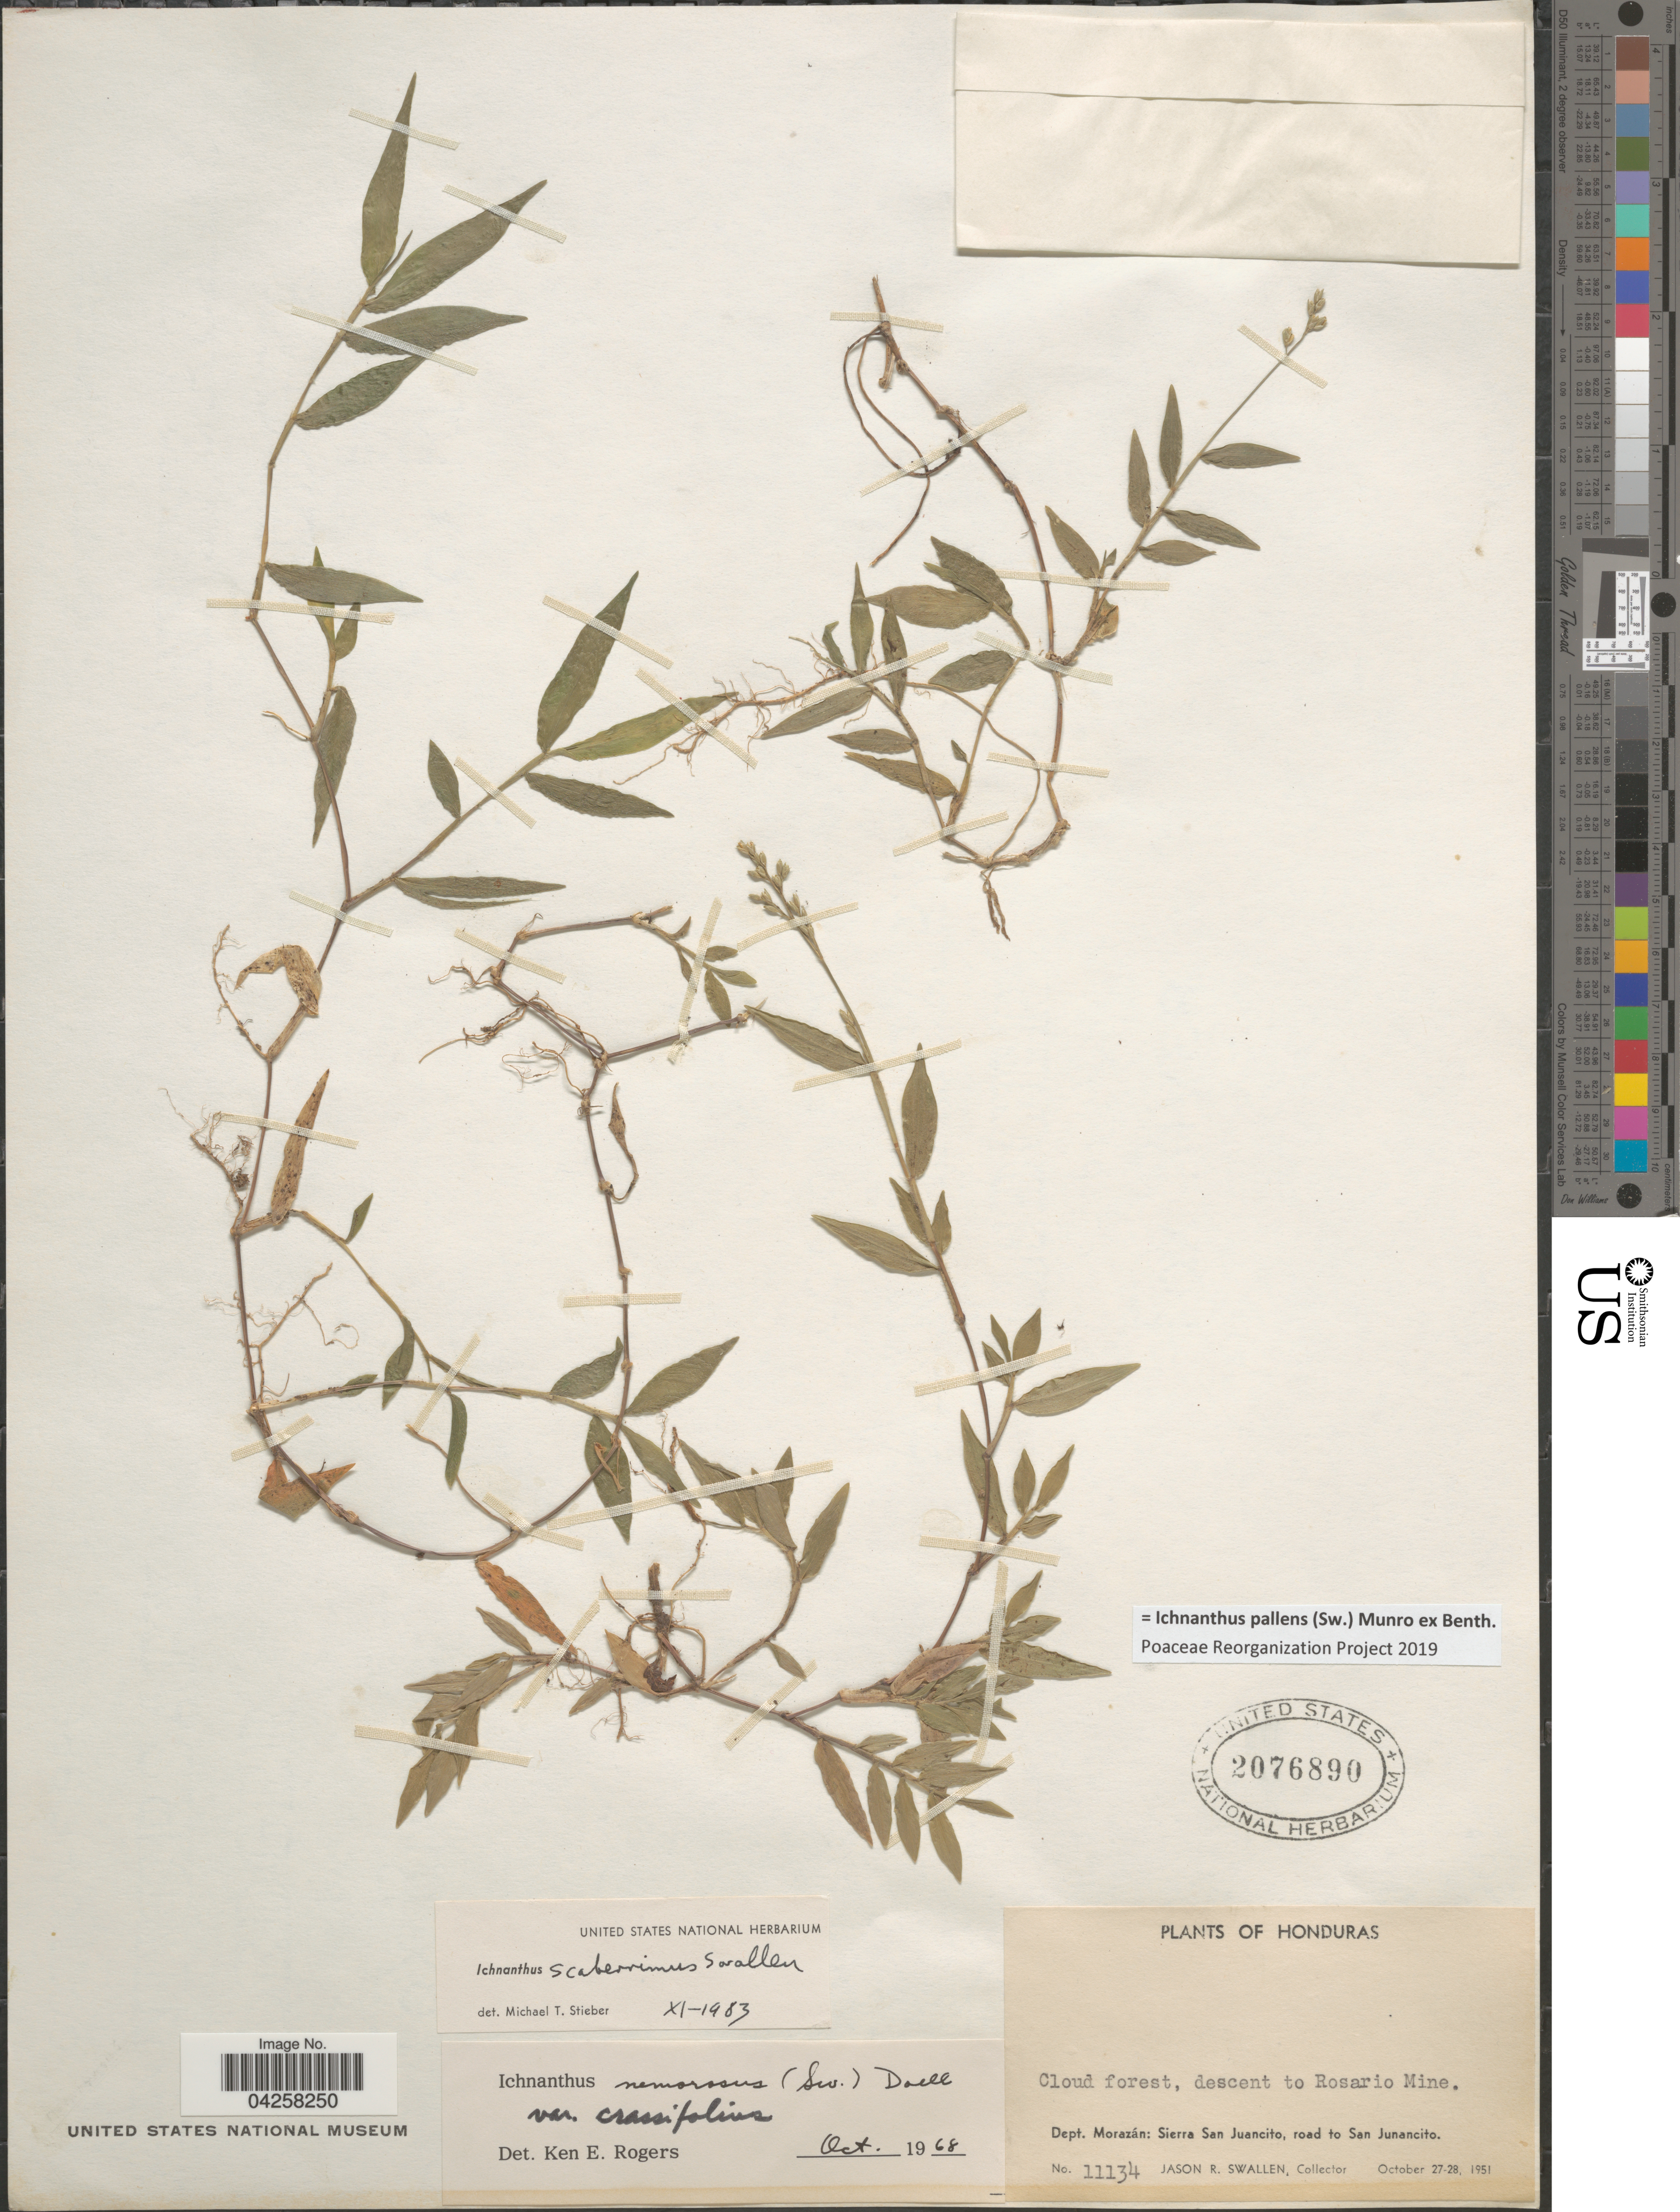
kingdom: Plantae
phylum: Tracheophyta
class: Liliopsida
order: Poales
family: Poaceae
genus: Ichnanthus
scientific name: Ichnanthus pallens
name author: (Sw.) Munro ex Benth.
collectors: J. R. Swallen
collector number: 11134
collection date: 1951-10-27/1951-10-28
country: Honduras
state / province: Fco. Morazán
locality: Cloud forest, descent to Rosario Mine. Dept. Morazán: Sierra San Juancito, road to San Juancito.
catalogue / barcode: US 2076890